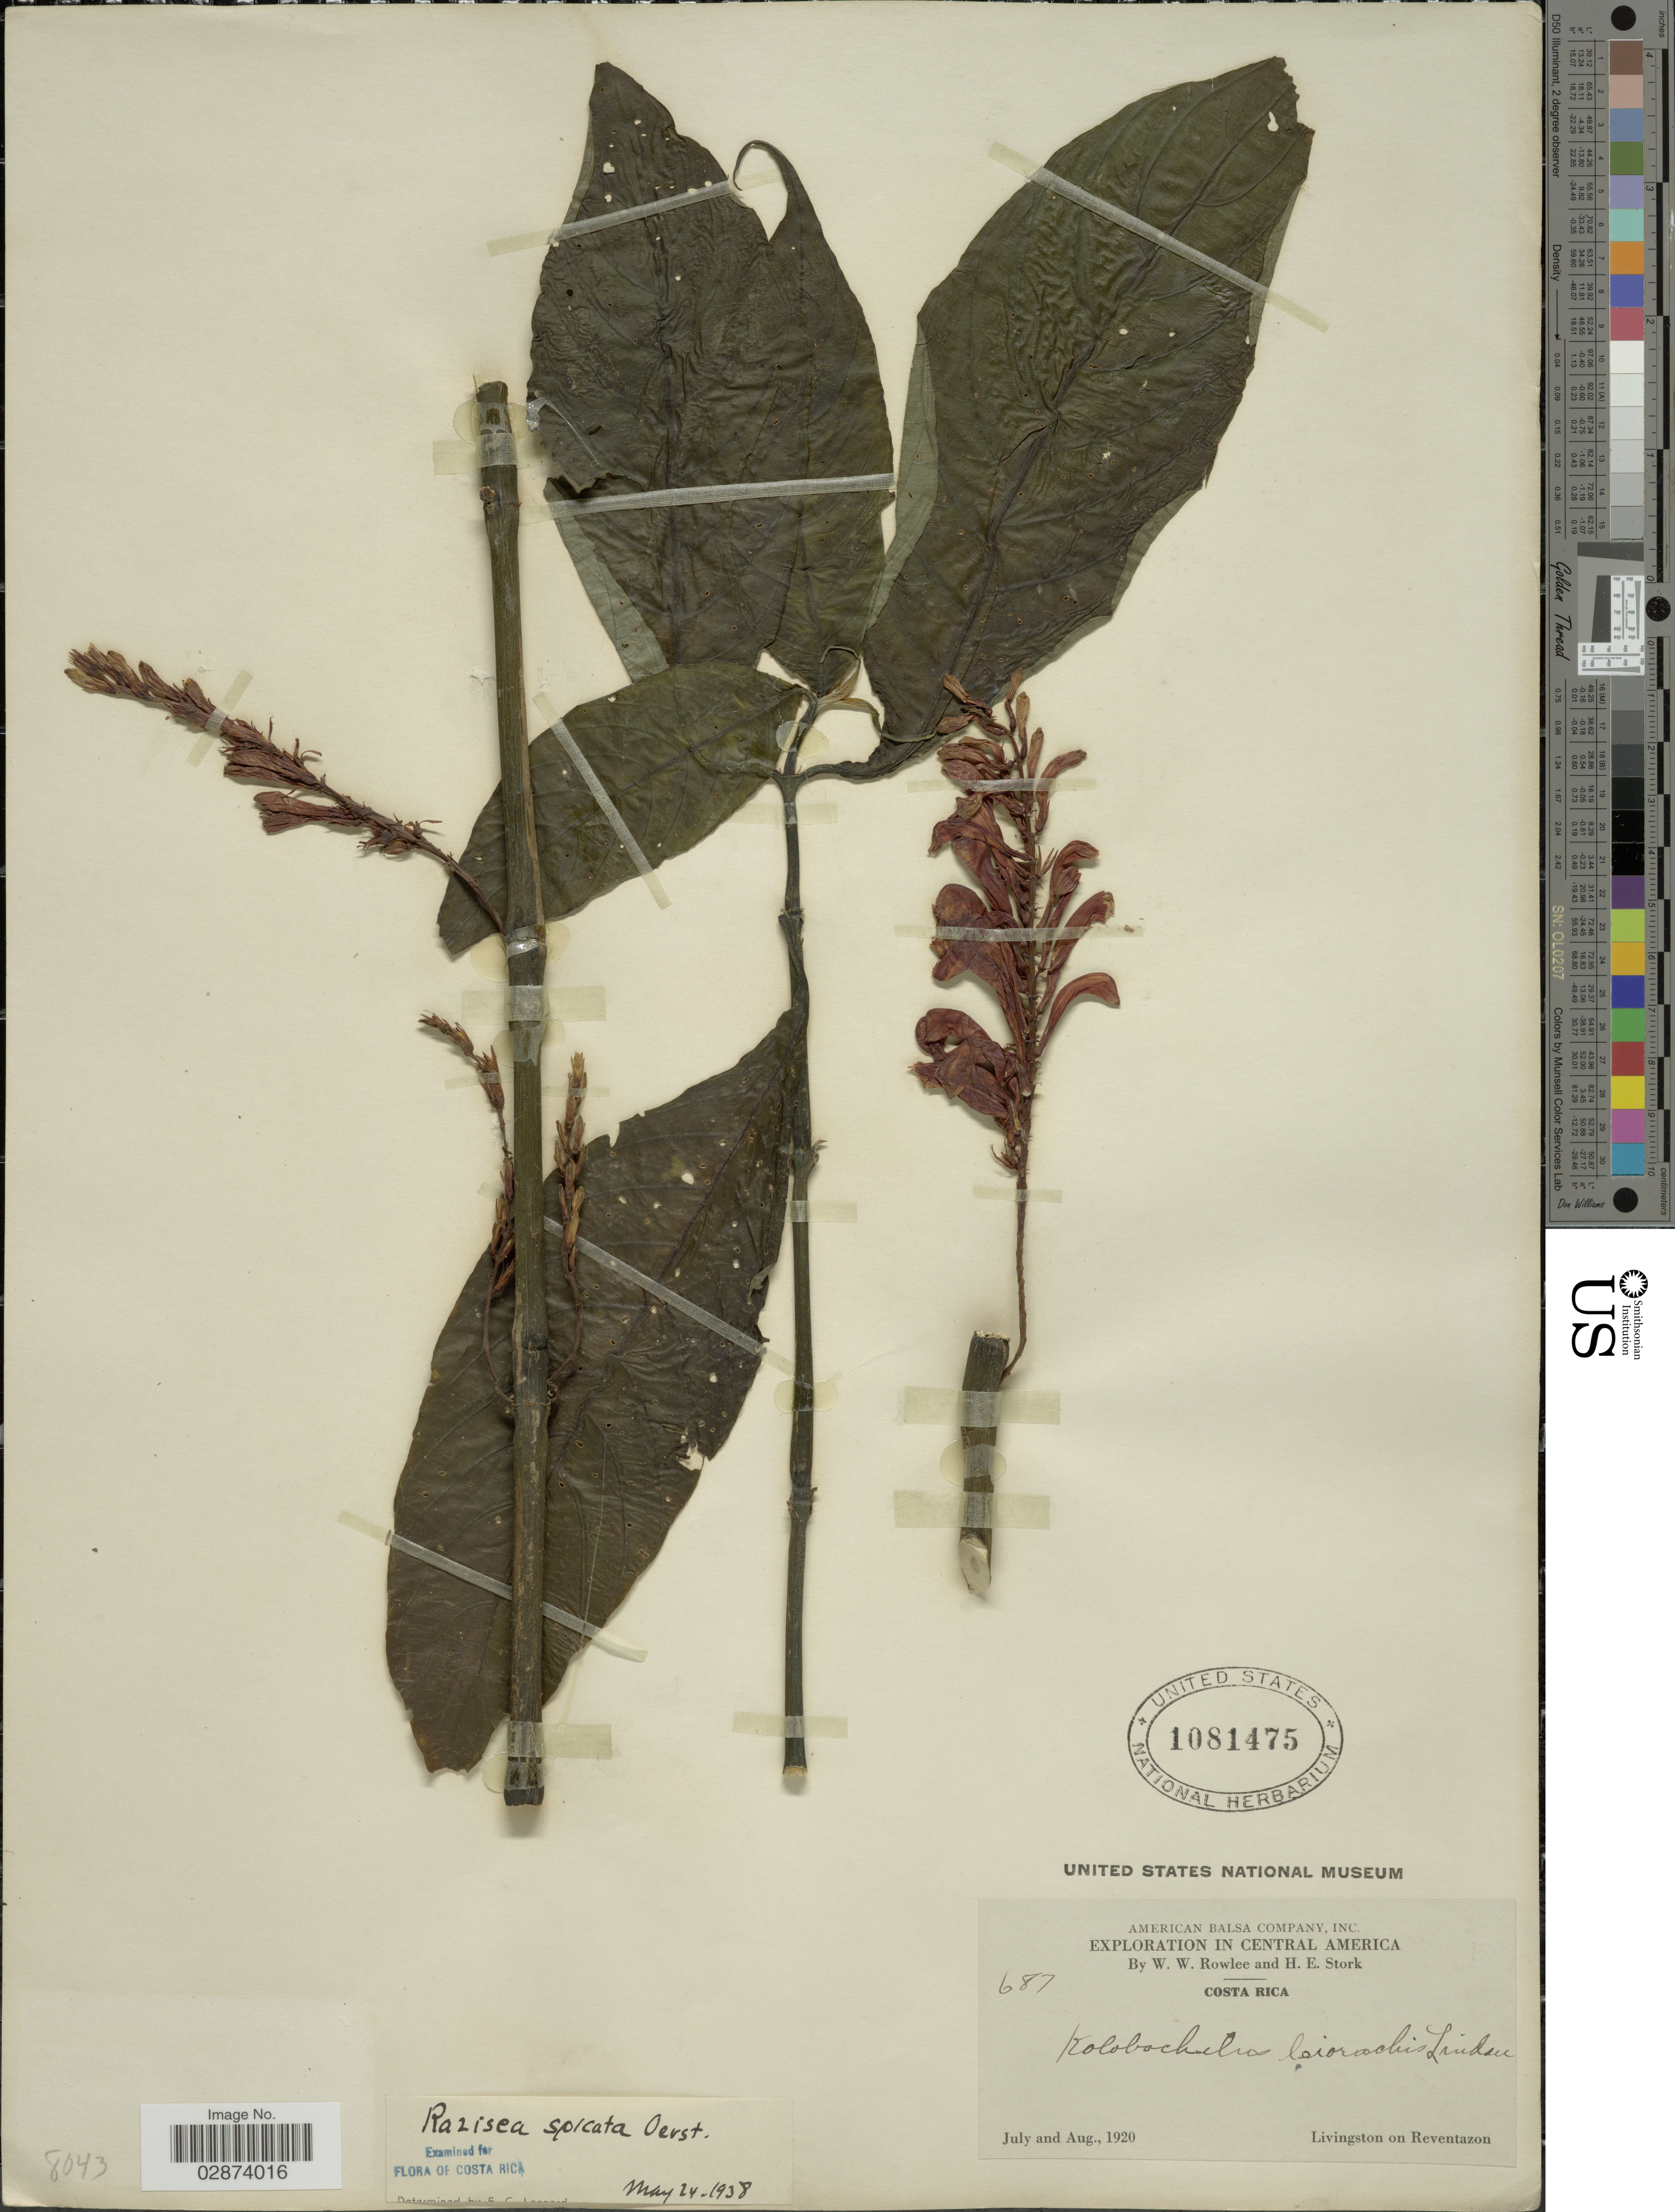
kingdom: Plantae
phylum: Tracheophyta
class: Magnoliopsida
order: Lamiales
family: Acanthaceae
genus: Razisea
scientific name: Razisea spicata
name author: Oerst.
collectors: W. W. Rowlee & H. E. Stork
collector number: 687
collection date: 1920-07/1920-08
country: Costa Rica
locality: Central America. Livingston on Reventazon.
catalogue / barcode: US 1081475